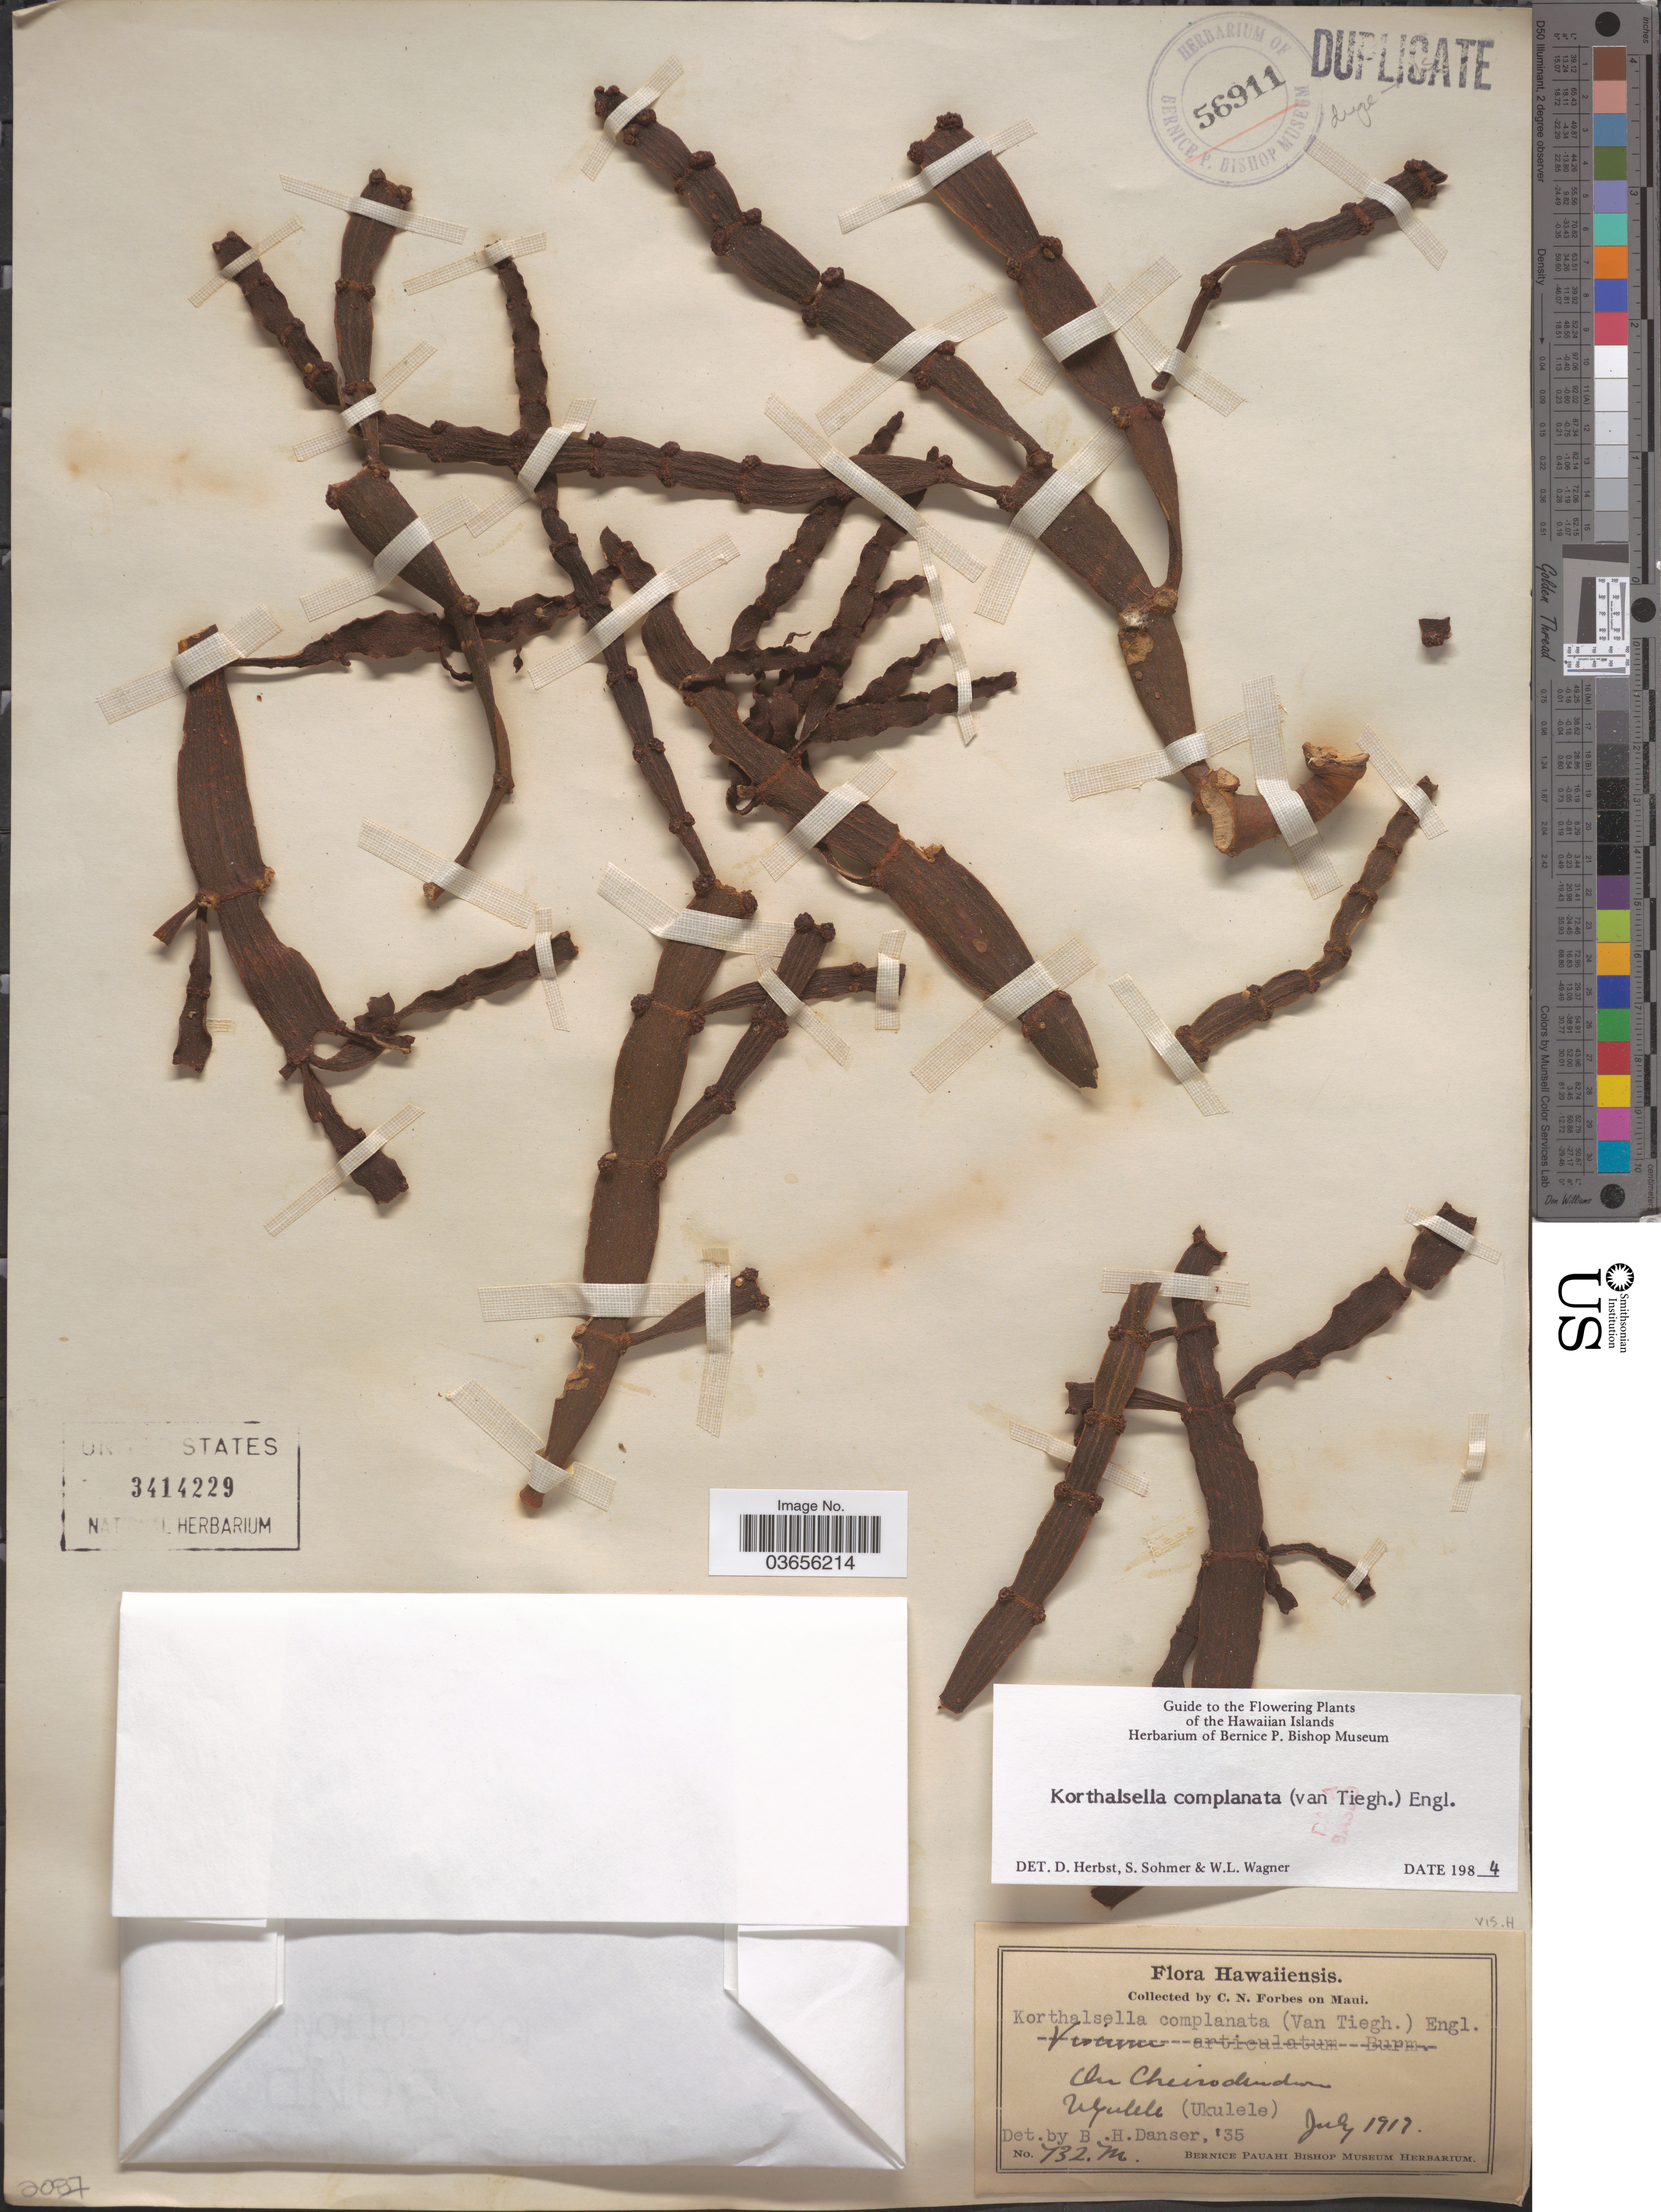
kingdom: Plantae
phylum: Tracheophyta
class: Magnoliopsida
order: Santalales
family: Viscaceae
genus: Korthalsella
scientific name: Korthalsella complanata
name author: (Tiegh.) Engl.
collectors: C. N. Forbes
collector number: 732M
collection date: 1917-07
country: United States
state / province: Hawaii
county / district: Maui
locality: Maui. Nyulele (Ukulele).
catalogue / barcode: US 3414229